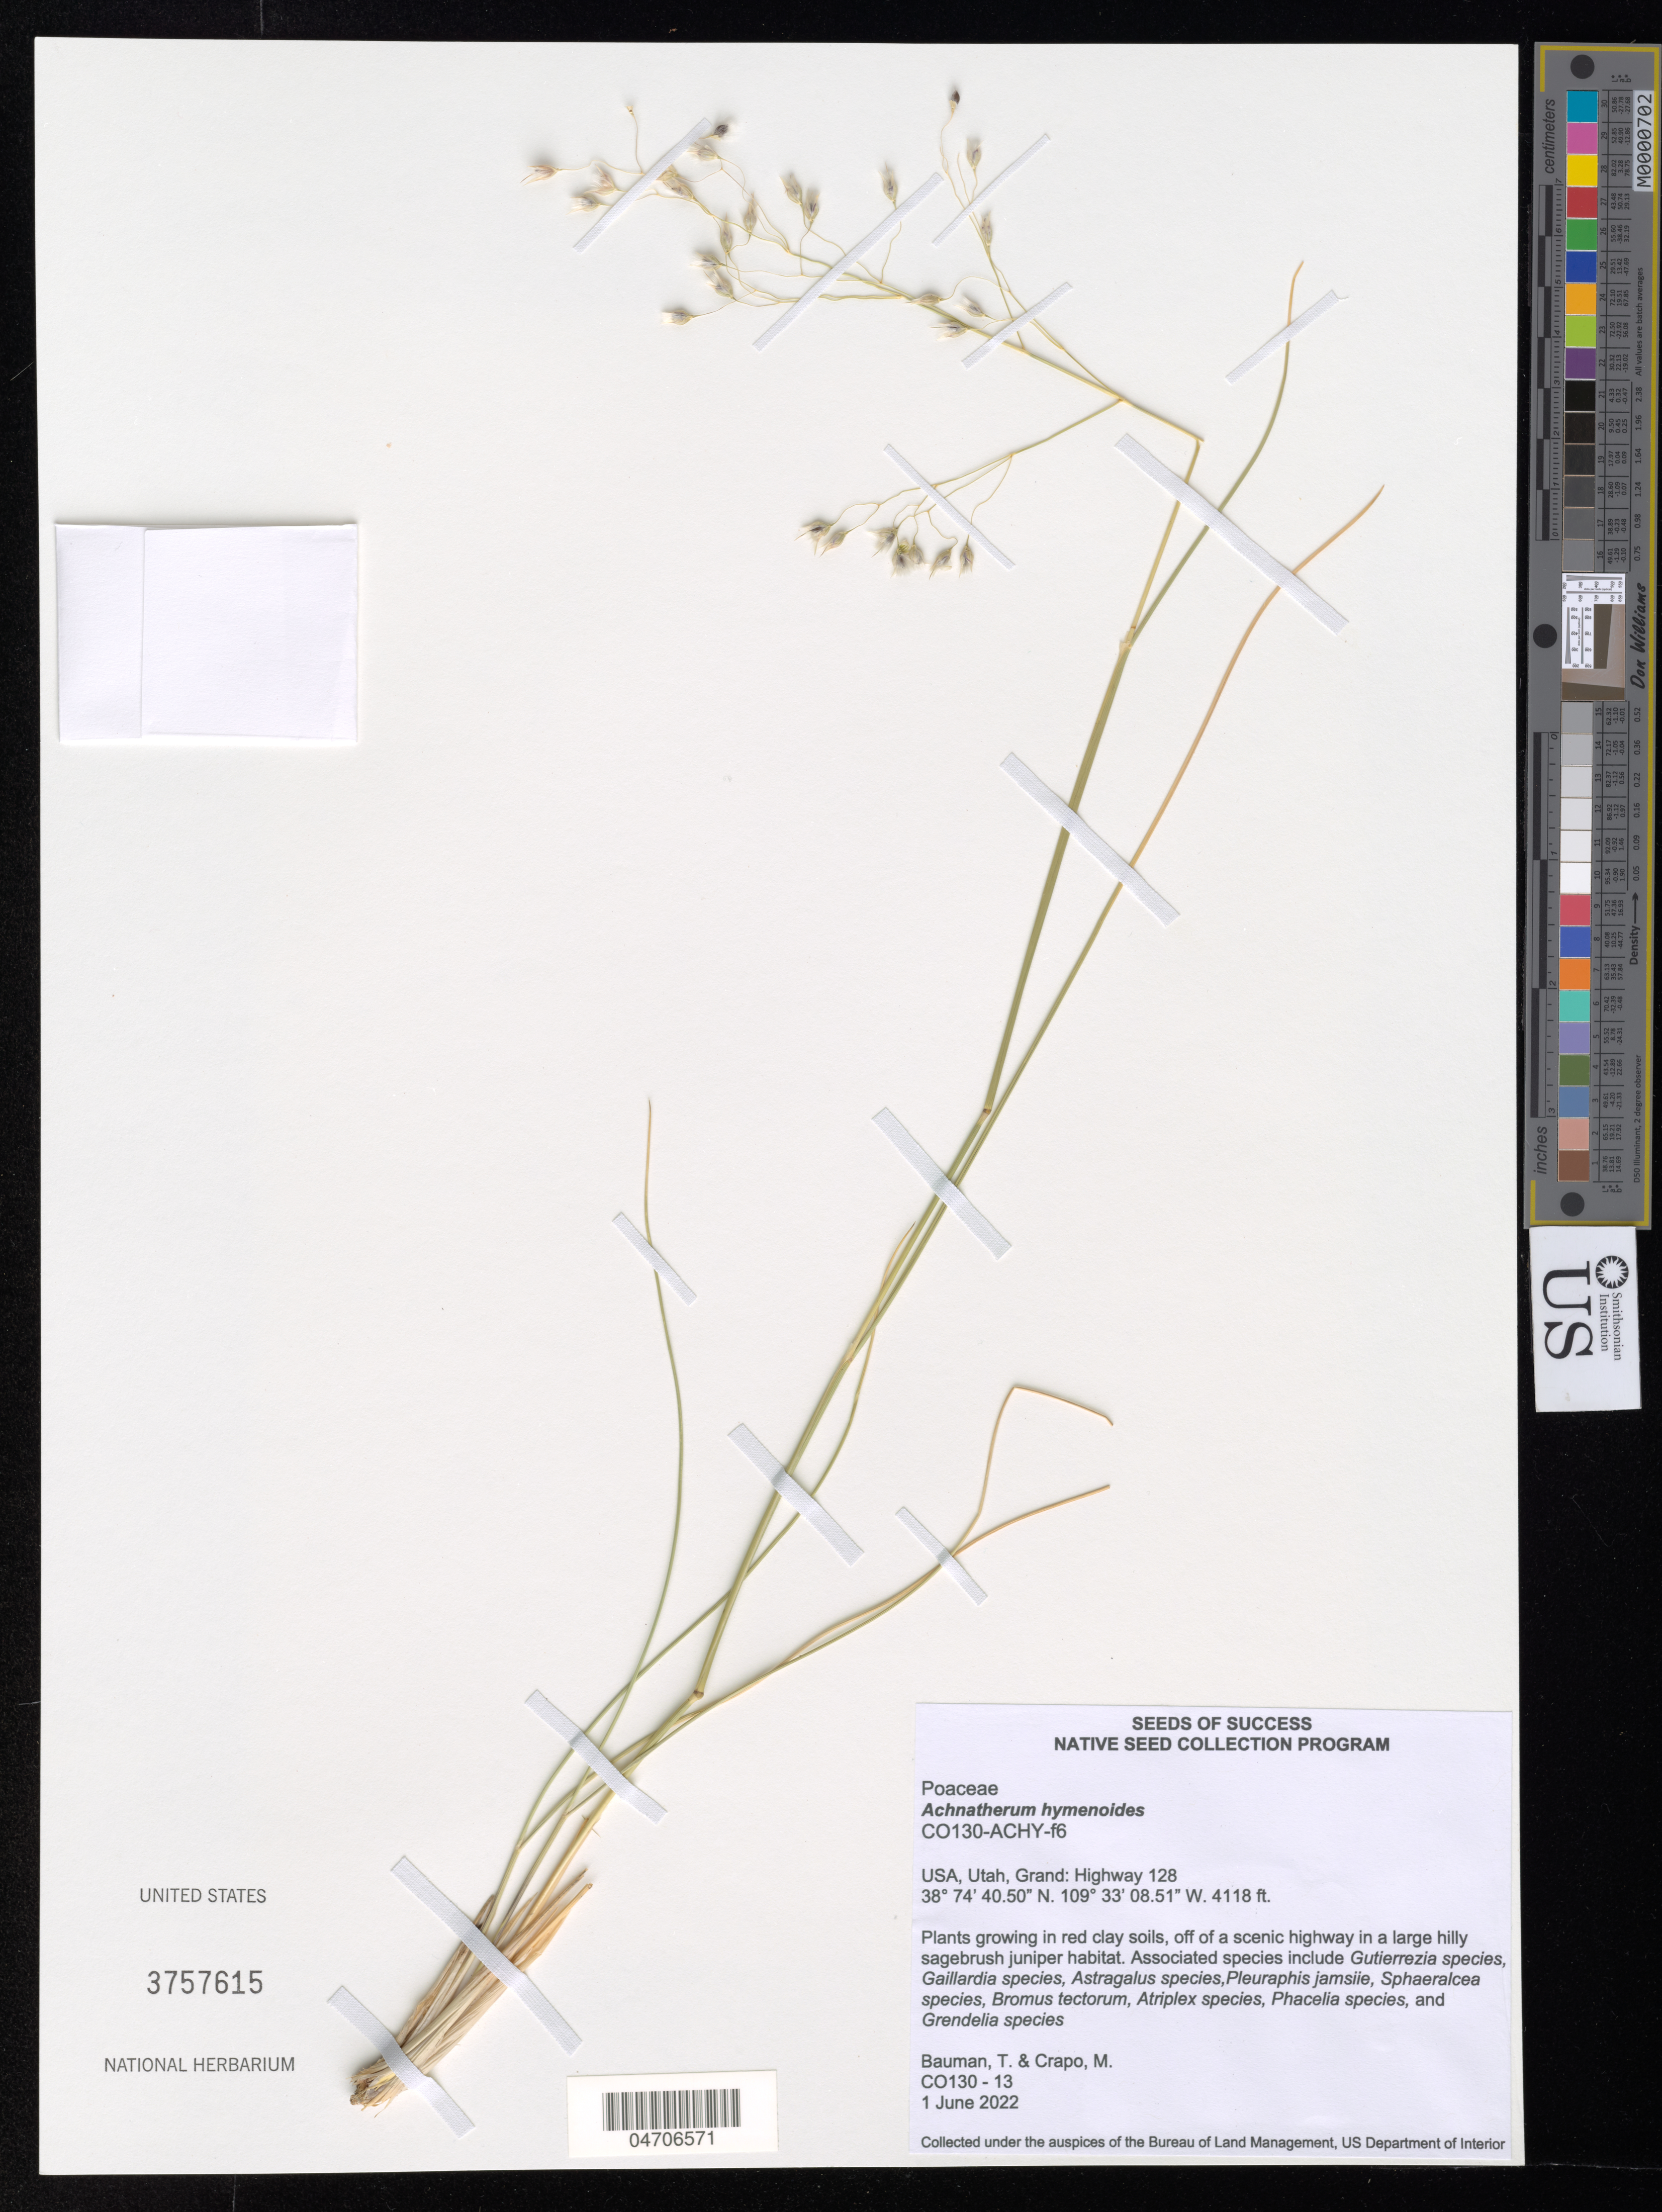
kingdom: Plantae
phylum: Tracheophyta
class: Liliopsida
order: Poales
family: Poaceae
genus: Achnatherum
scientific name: Achnatherum hymenoides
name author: (Roem. & Schult.) Barkworth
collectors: K. Gage & G. Woronow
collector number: CO130-13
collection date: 2022-06-01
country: United States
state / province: Utah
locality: Grand: Highway 128. In red clay soils, off of a scenic highway in a large hilly sagebrush juniper habitat.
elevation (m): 1255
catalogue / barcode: US 3757615